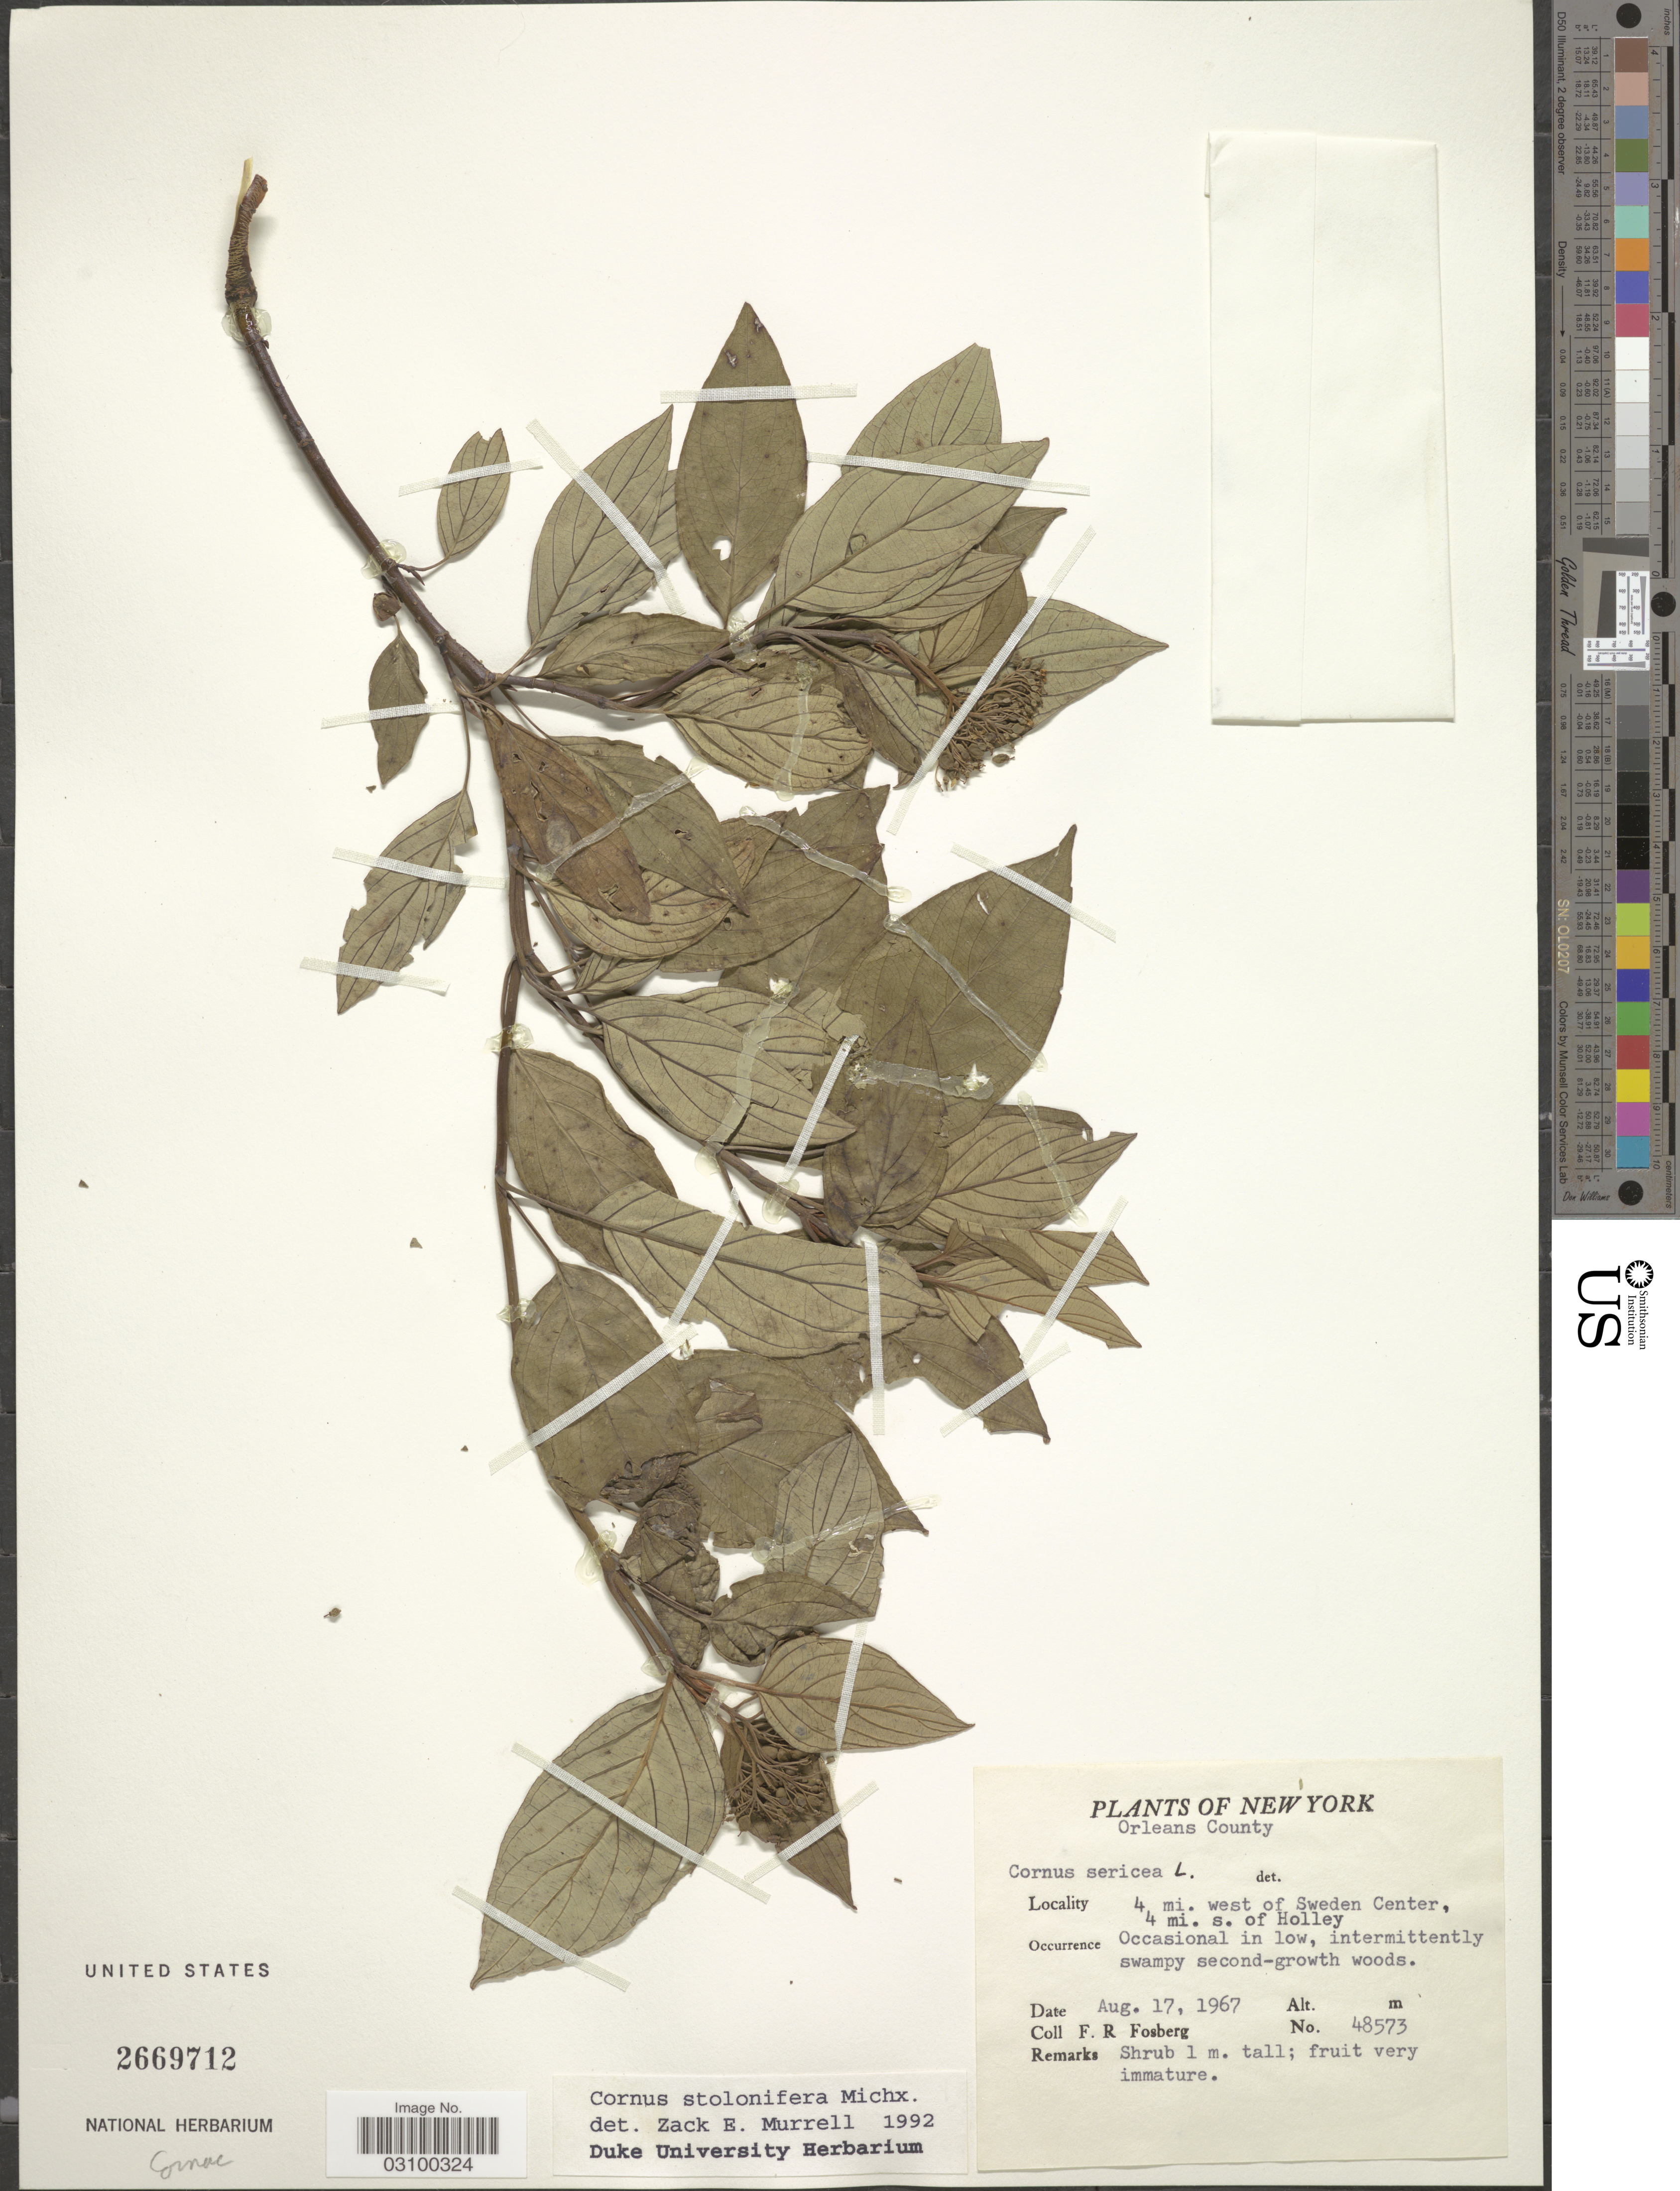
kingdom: Plantae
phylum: Tracheophyta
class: Magnoliopsida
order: Cornales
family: Cornaceae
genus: Cornus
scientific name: Cornus sericea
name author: L.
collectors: F. R. Fosberg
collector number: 48573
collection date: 1967-08-17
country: United States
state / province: New York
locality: Orleans County. 4 mi. west of Sweden Center, 4 mi. s. of Holley.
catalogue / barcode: US 2669712